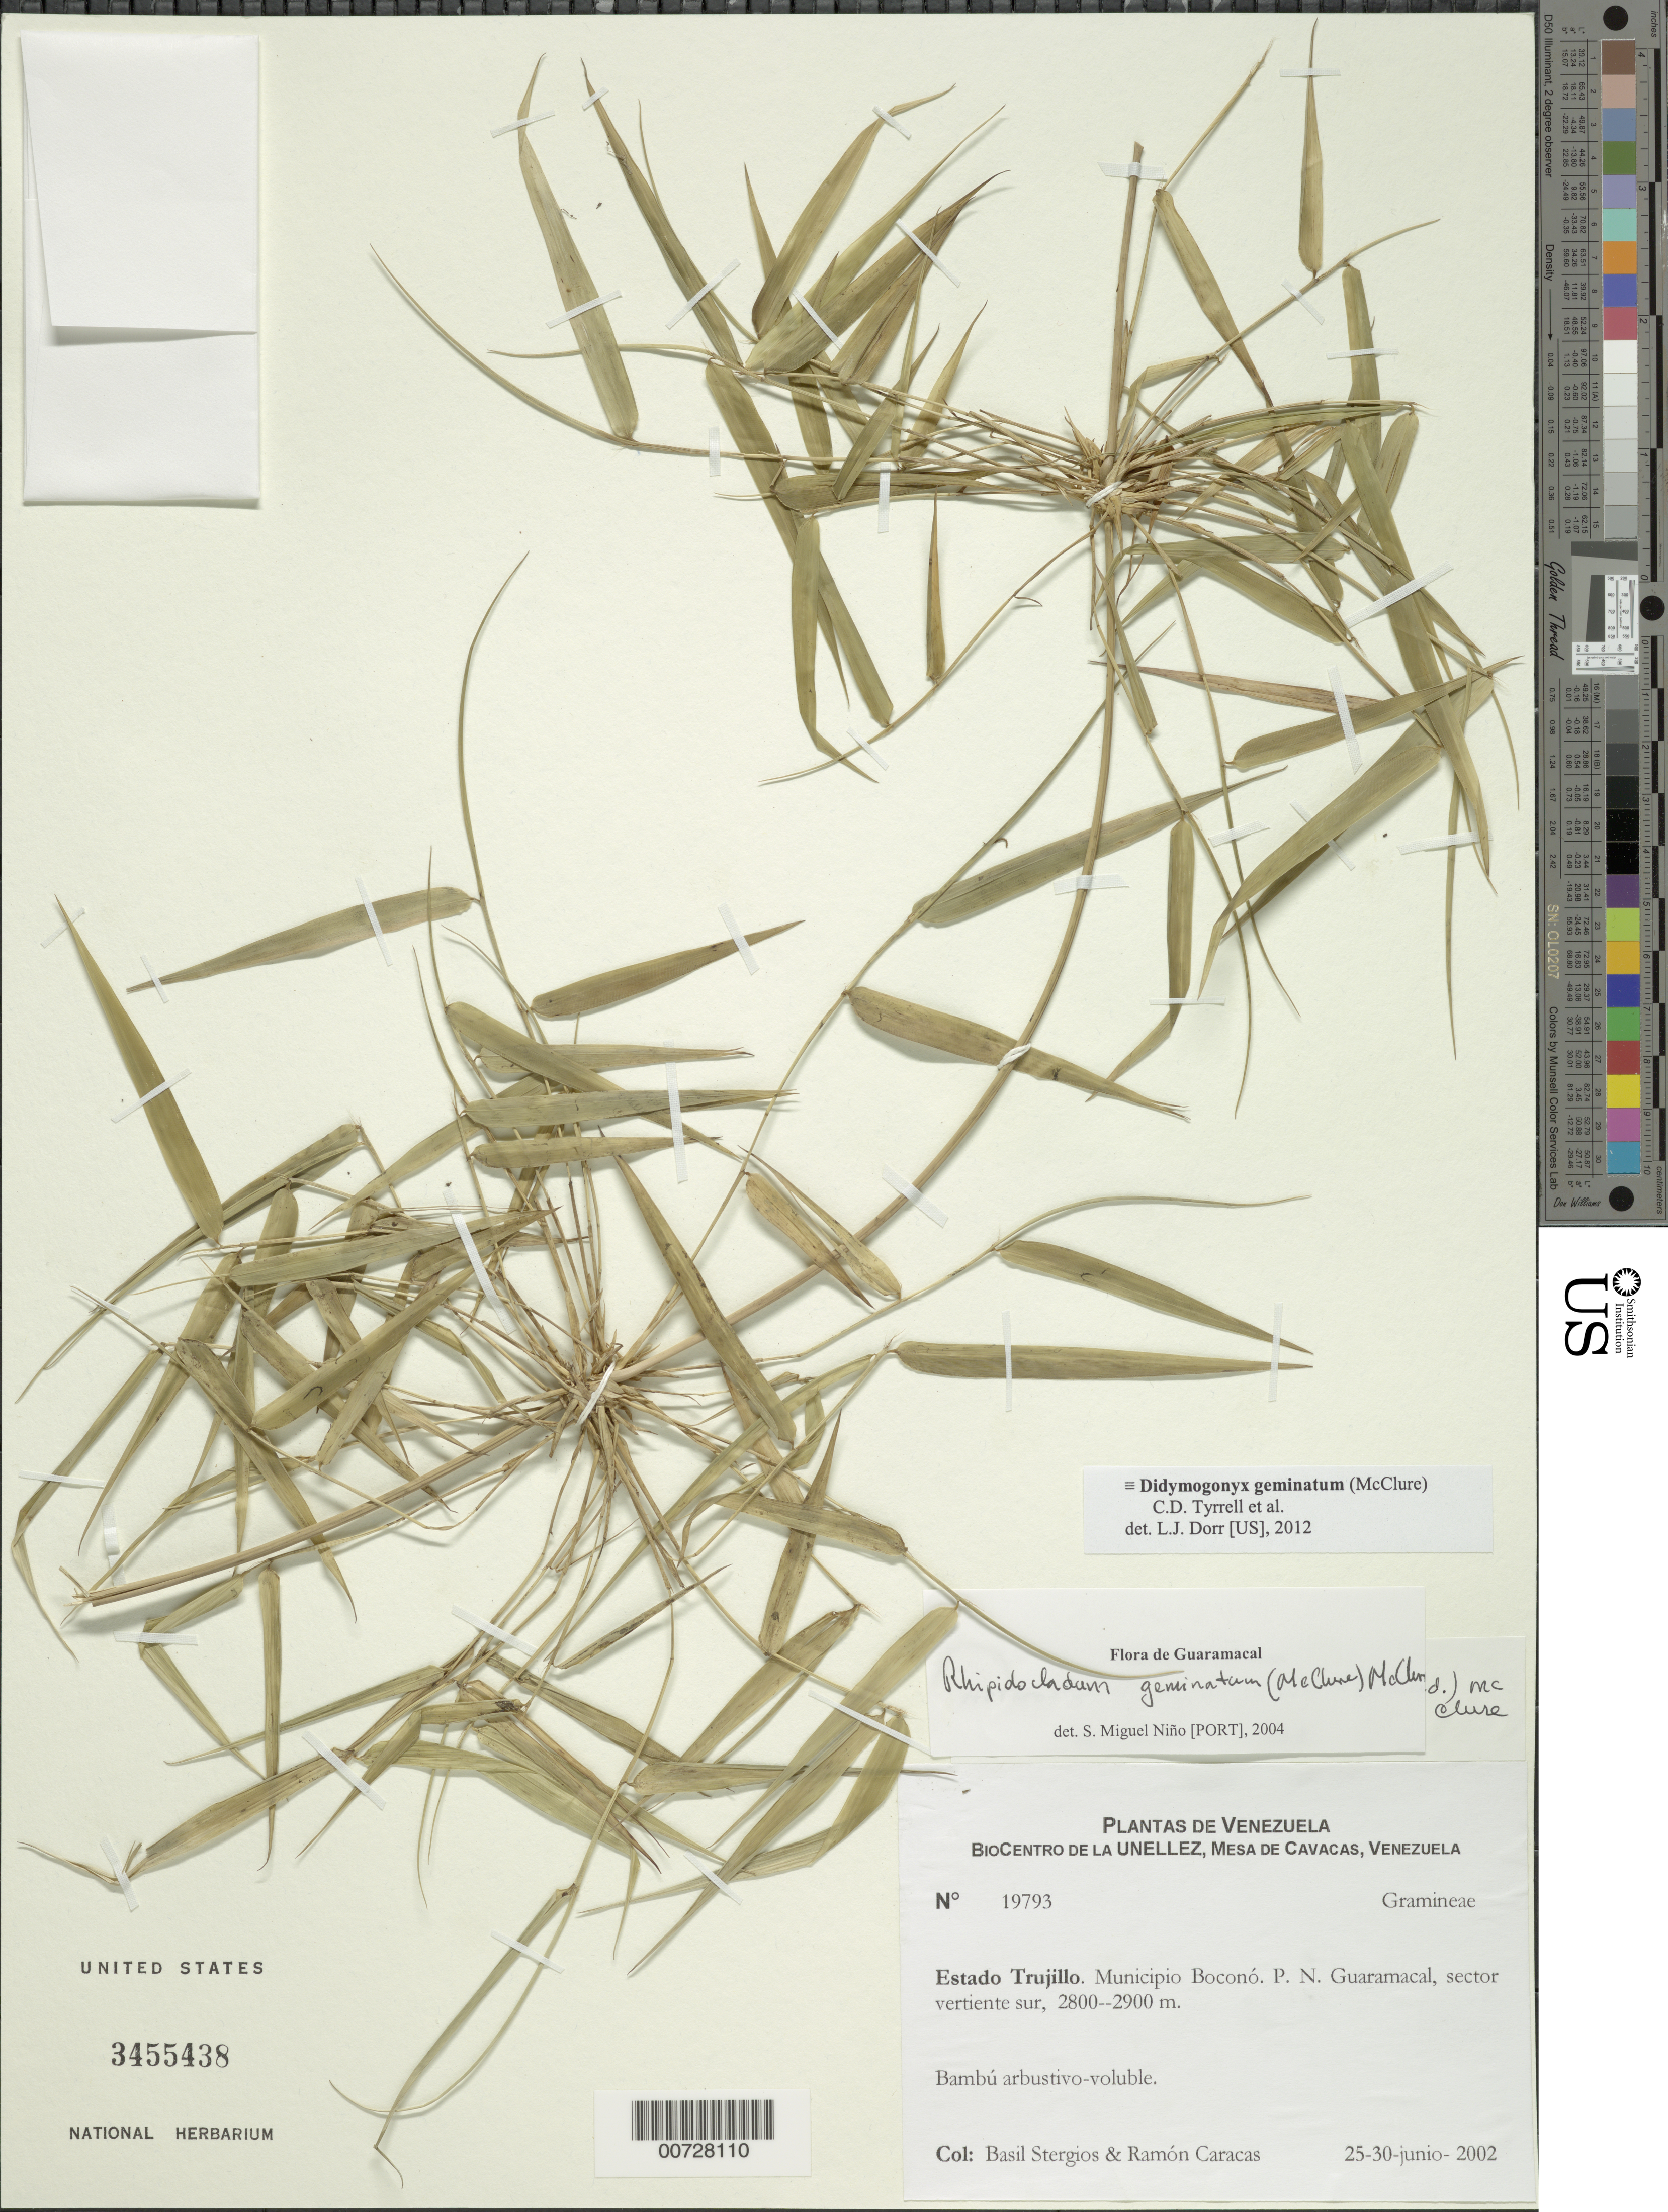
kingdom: Plantae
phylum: Tracheophyta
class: Liliopsida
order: Poales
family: Poaceae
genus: Didymogonyx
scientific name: Didymogonyx geminatum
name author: (McClure) C.D. Tyrrell et al.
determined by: Dorr, L. J., (BOT), Smithsonian Institution - National Museum of Natural History (UNITED STATES)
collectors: B. G. Stergios & R. Caracas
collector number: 19793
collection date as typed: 25 Jun 2002 to 30 Jun 2002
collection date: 2002-06-25/2002-06-30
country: Venezuela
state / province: Trujillo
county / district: Boconó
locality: Parque Nacional Guaramacal, vertiente sur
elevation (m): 2800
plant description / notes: ISC, MO, PORT, US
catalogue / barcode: US 3455438